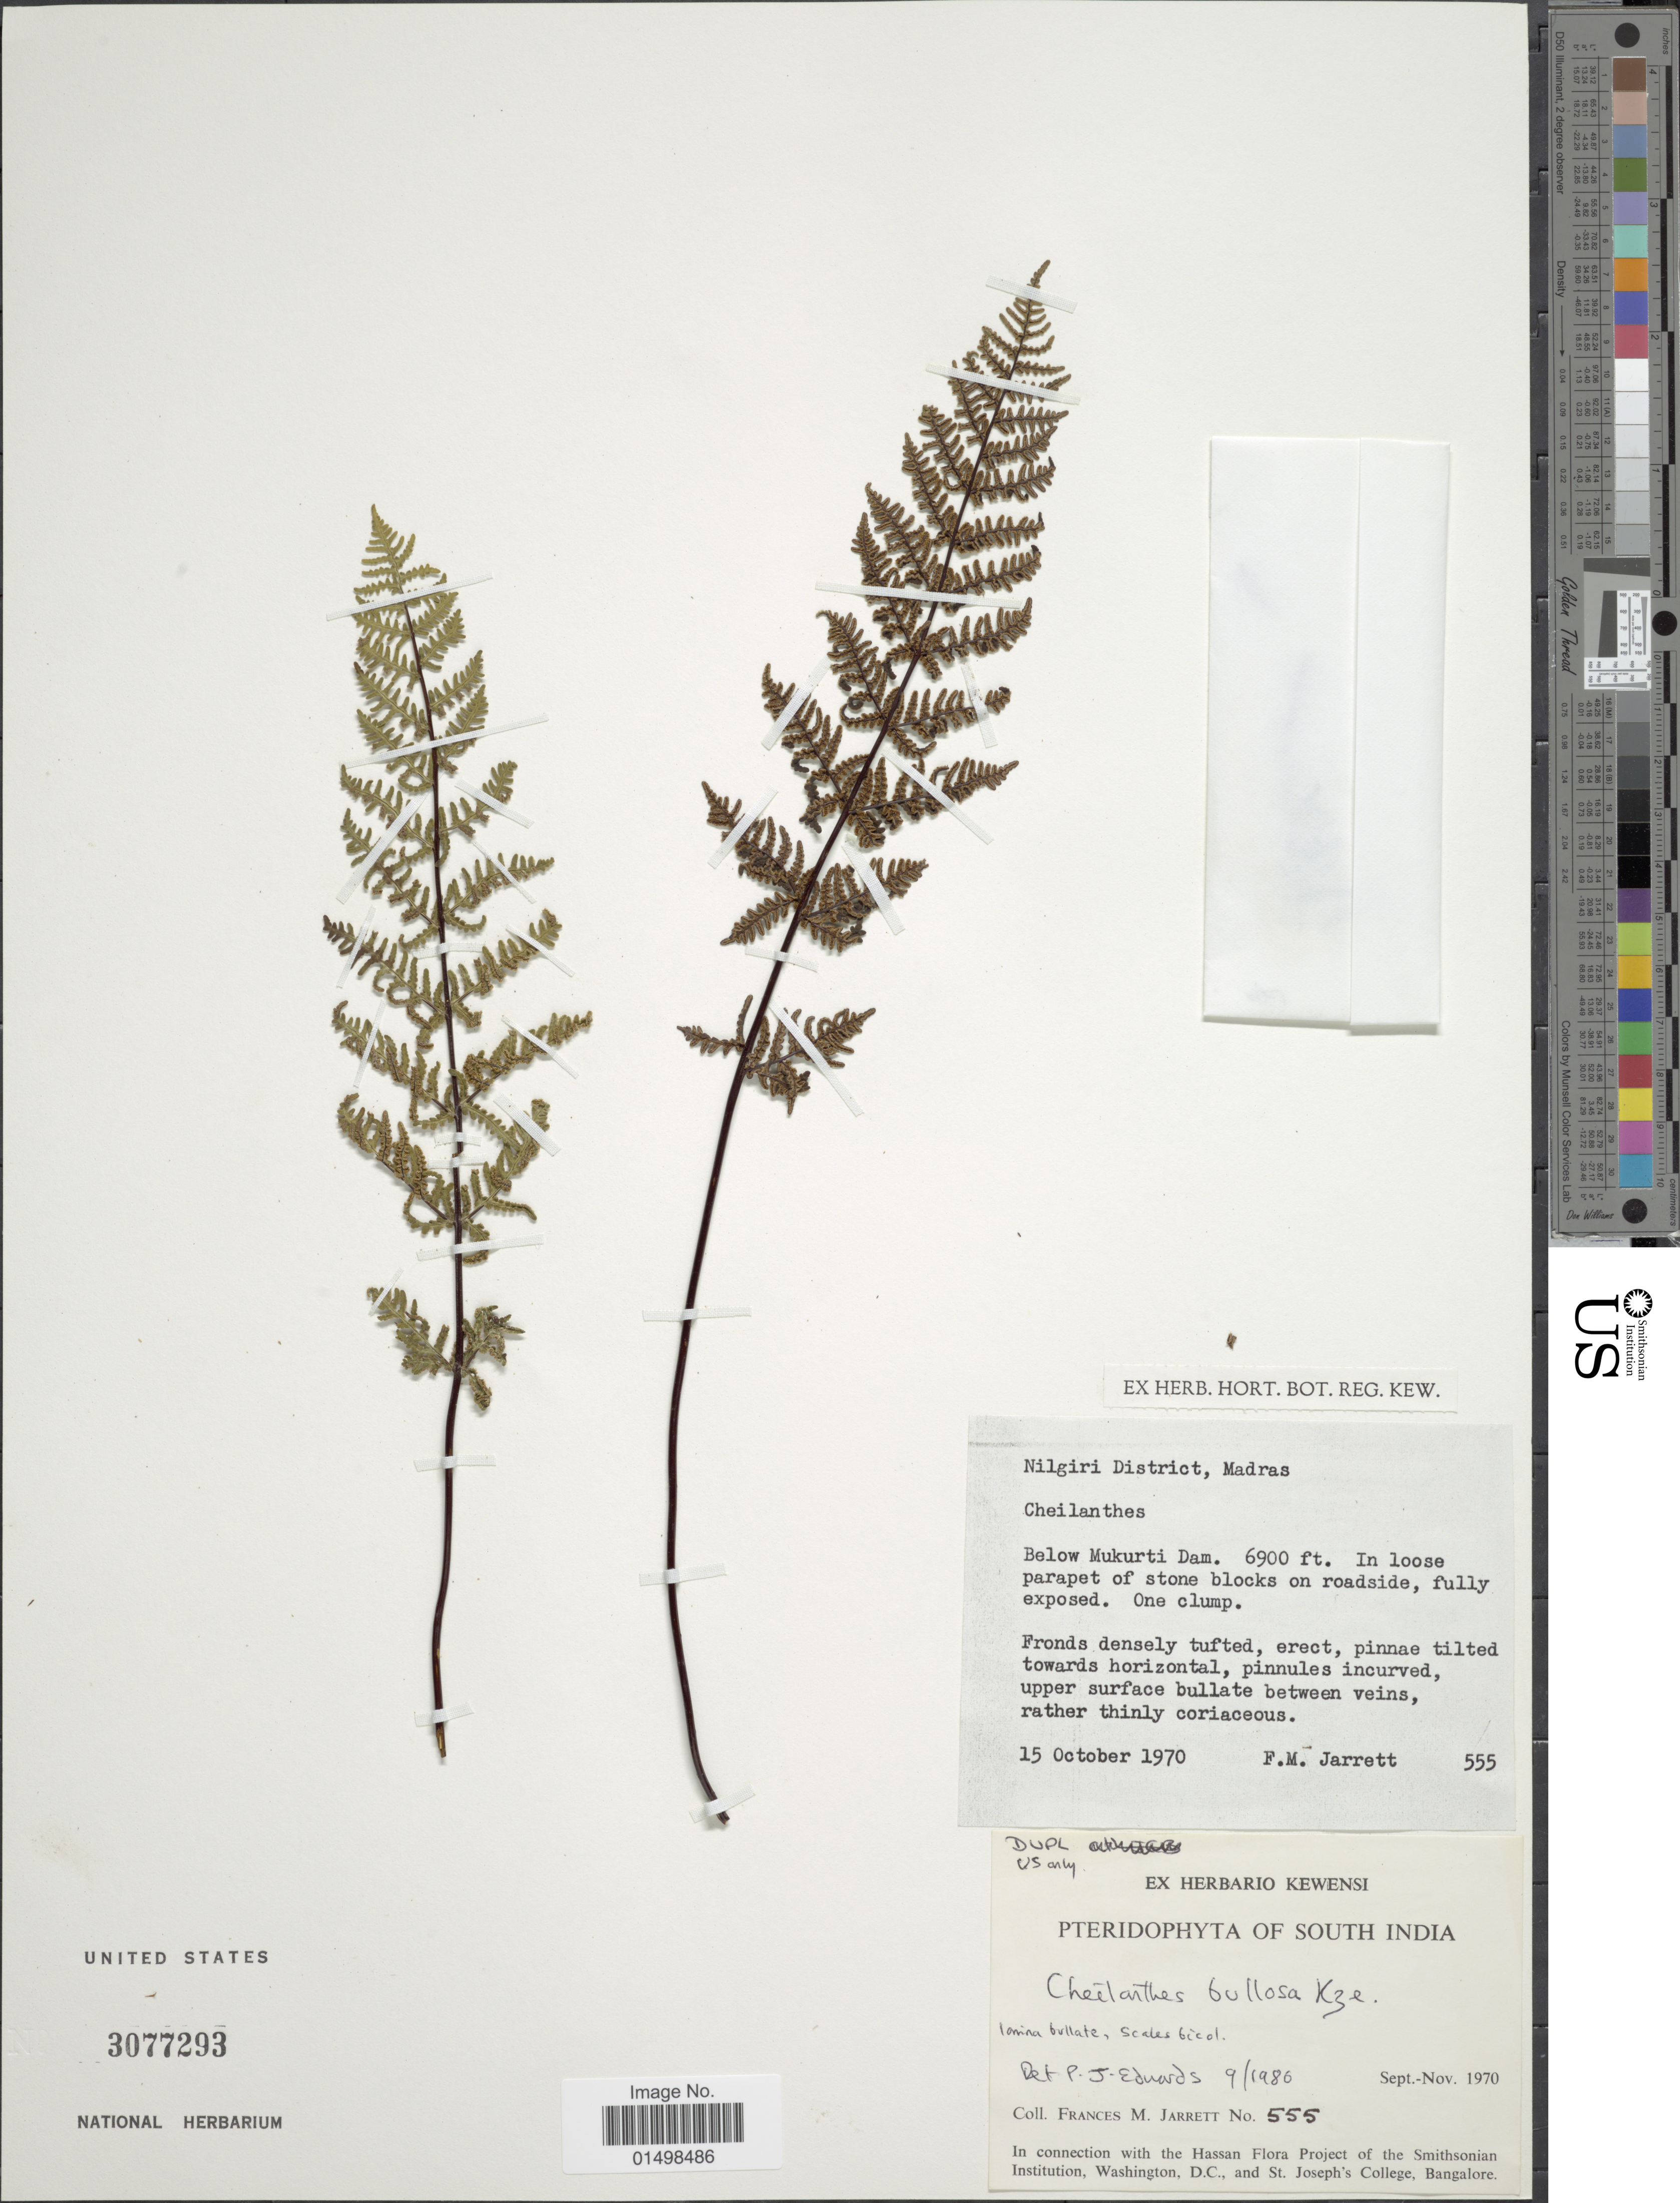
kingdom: Plantae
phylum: Tracheophyta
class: Polypodiopsida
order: Polypodiales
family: Pteridaceae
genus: Aleuritopteris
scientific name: Aleuritopteris bullosa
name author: (Kunze) Ching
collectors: F. M. Jarrett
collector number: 555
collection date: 1970-10-15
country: India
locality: South India, Nilgiri District, Madras. Below Mukurti Dam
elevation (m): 2103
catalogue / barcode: US 3077293